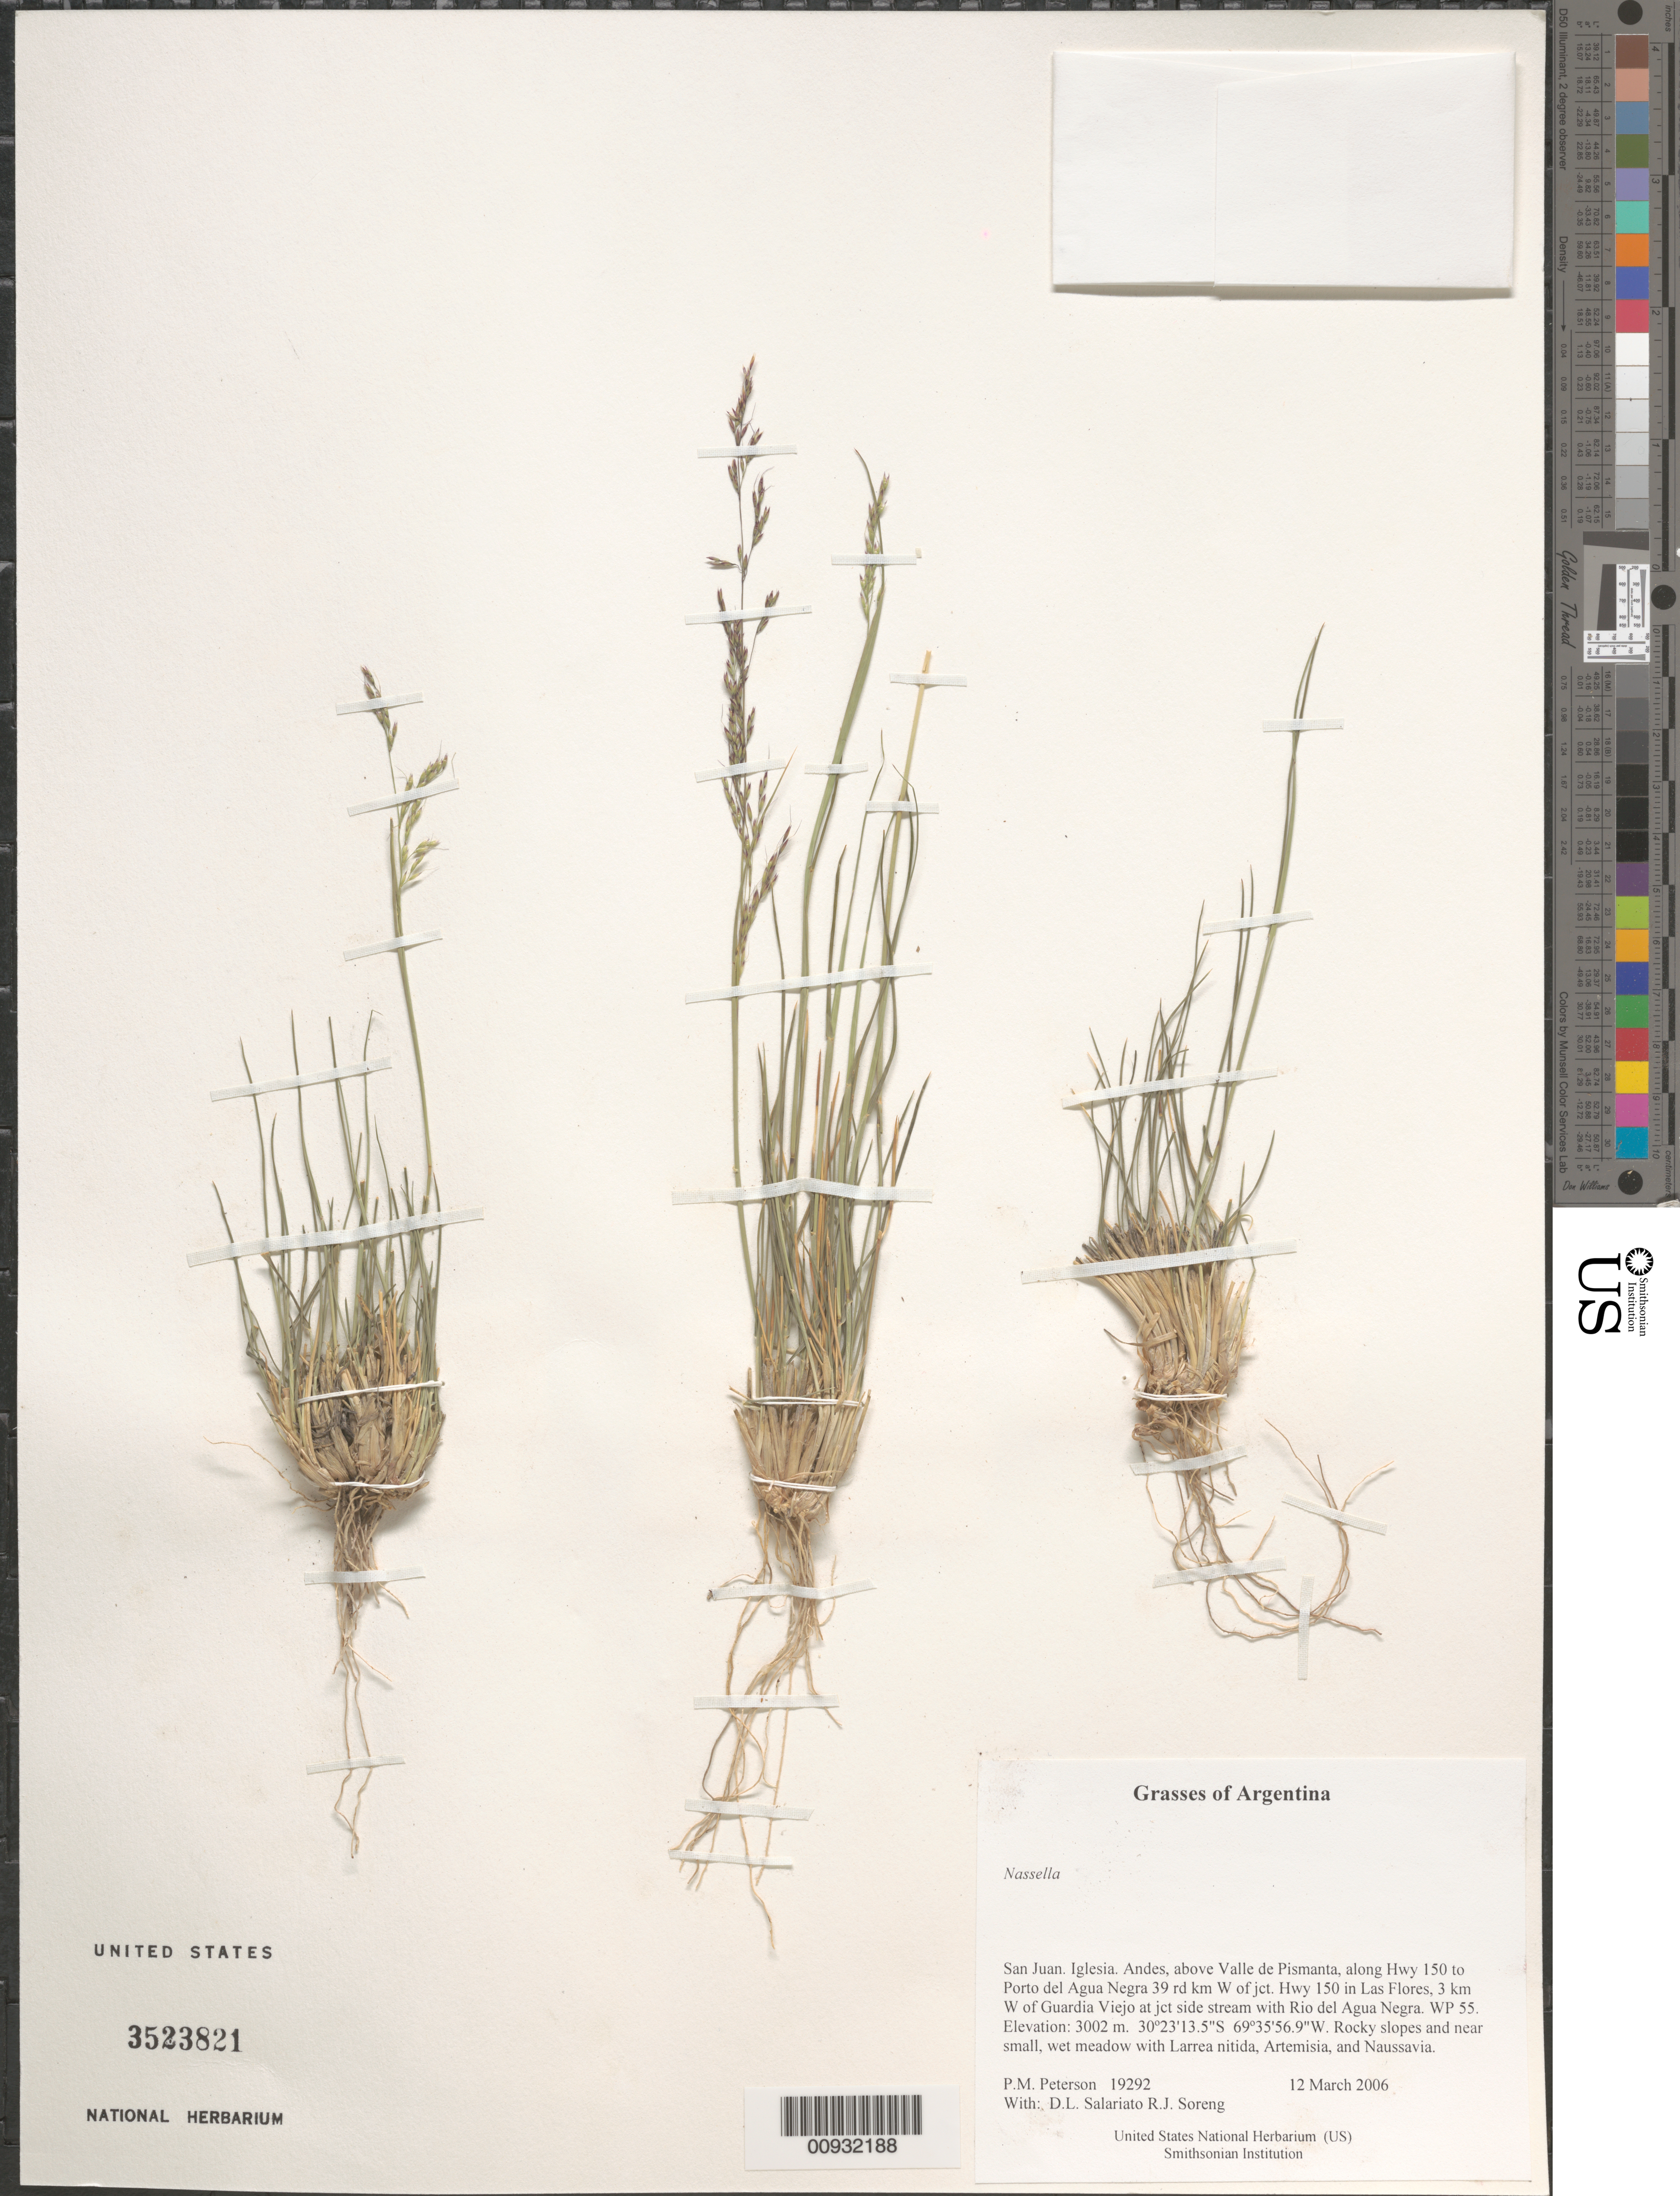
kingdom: Plantae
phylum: Tracheophyta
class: Liliopsida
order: Poales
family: Poaceae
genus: Nassella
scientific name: Nassella sp.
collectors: P. M. Peterson, R. J. Soreng, D. Salariato & A. Panizza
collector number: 19292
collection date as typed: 12 Mar 2006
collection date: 2006-03-12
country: Argentina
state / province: San Juan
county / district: Iglesia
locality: Andes, above Valle de Pismanta, along Hwy 150 to Porto del Agua Negra 39 rd km W of jct. Hwy 150 in Las Flores, 3 km W of Guardia Viejo at jct side stream with Rio del Agua Negra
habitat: Rocky slopes and near small, wet meadow with Larrea nitida, Artemisia, and Naussavia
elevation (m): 3002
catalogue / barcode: US 3523821